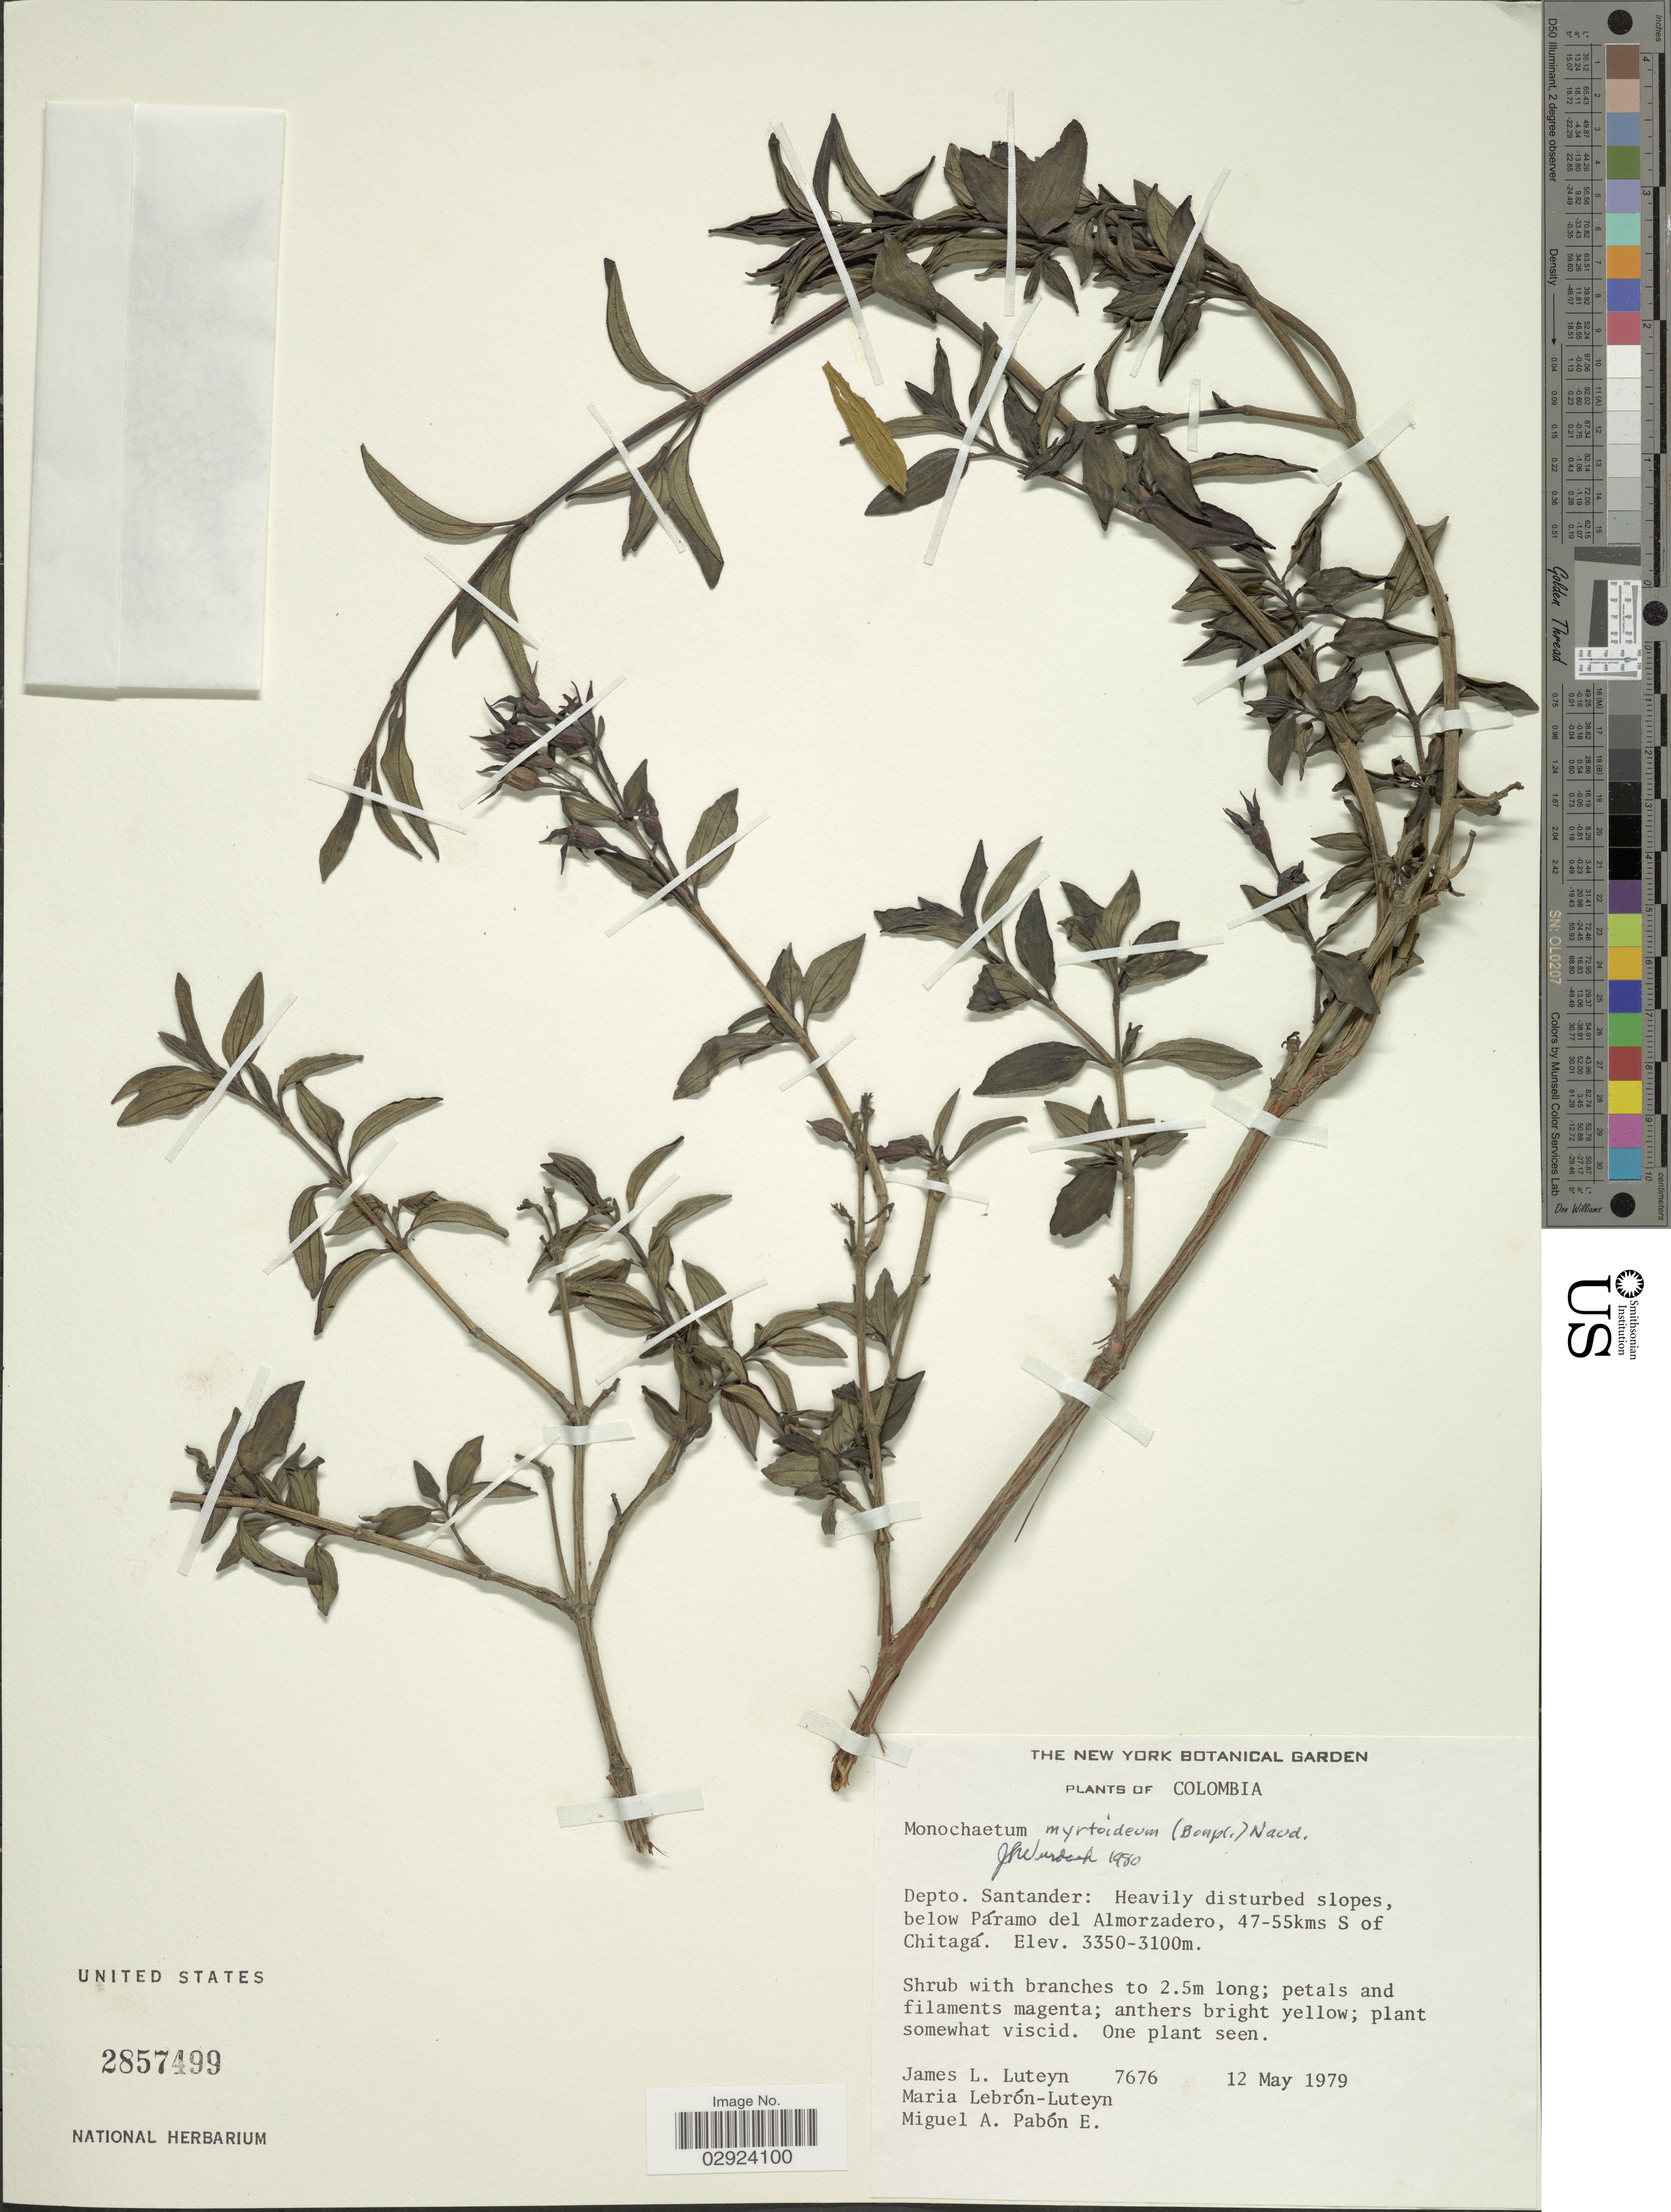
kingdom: Plantae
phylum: Tracheophyta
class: Magnoliopsida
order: Myrtales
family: Melastomataceae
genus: Monochaetum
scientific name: Monochaetum myrtoideum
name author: Naudin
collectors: J. Luteyn, M. L. Lebrón-Luteyn & M. A. Pabon E.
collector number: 7676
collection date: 1979-05-12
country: Colombia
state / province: Santander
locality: Depto. Santander: Heavily disturbed slopes, below Páramo del Almorzadero, 47-55kms S of Chitagá.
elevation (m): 3100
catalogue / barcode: US 2857499